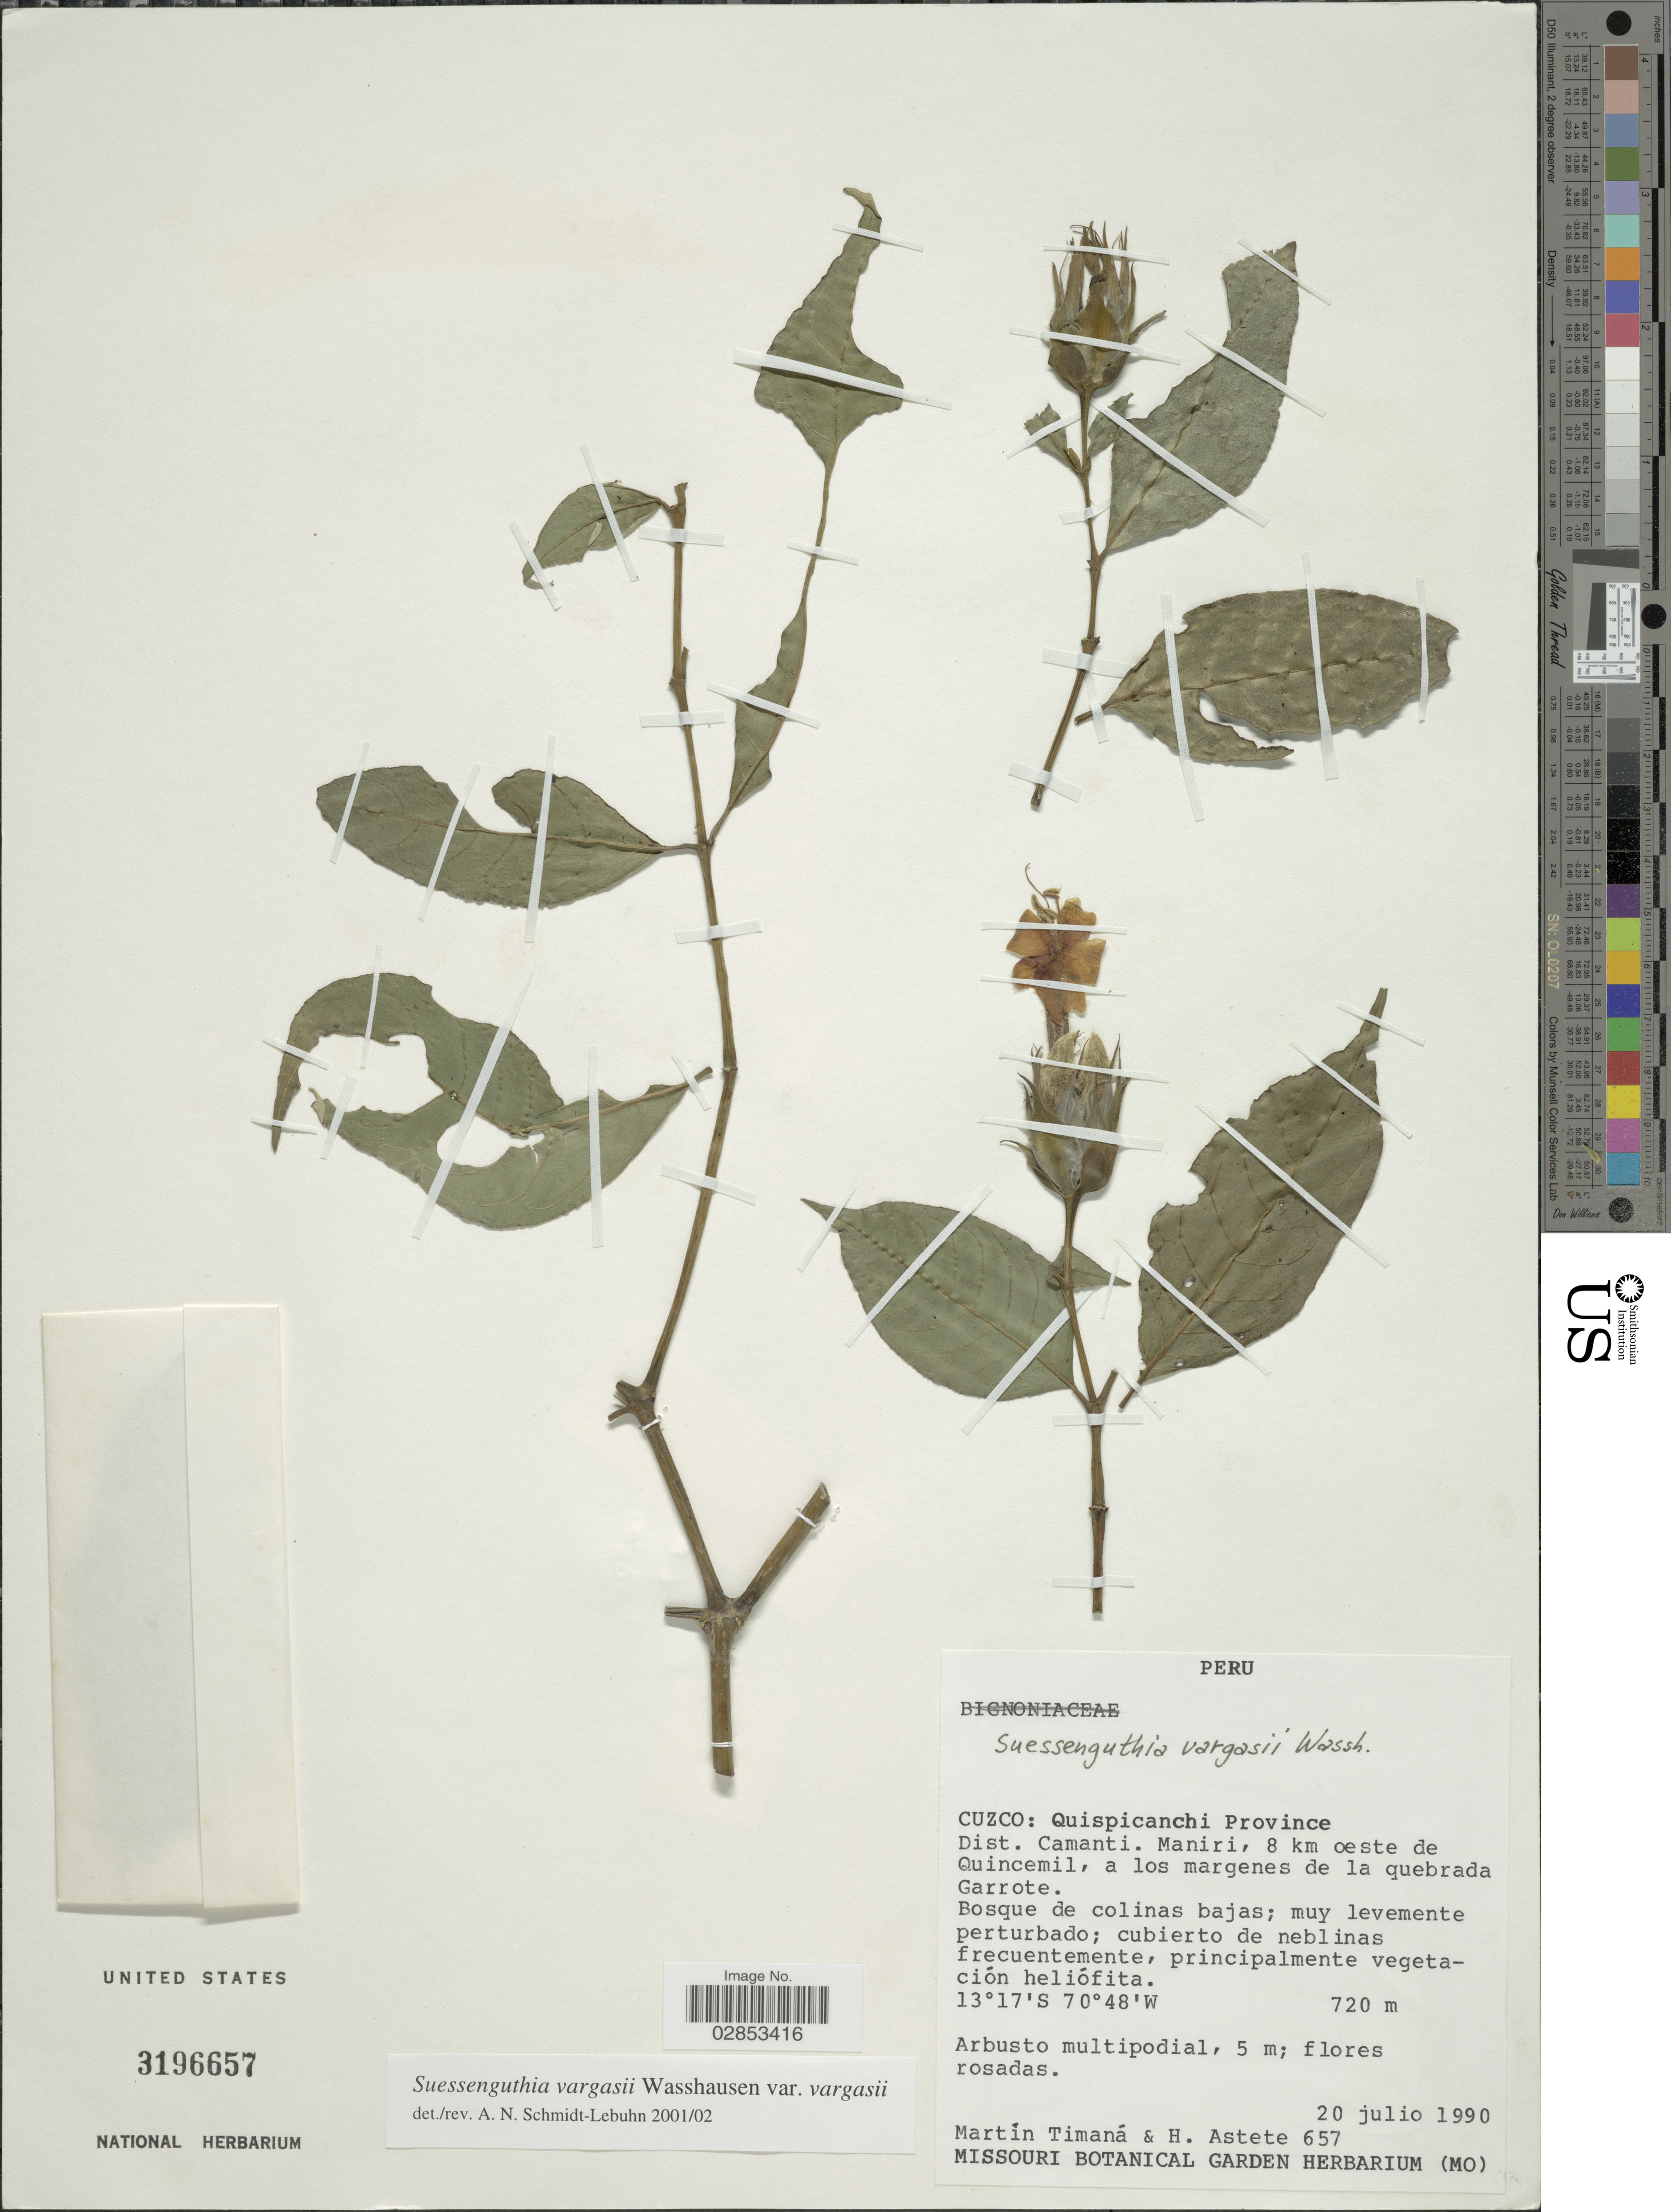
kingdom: Plantae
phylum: Tracheophyta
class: Magnoliopsida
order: Lamiales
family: Acanthaceae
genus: Suessenguthia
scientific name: Suessenguthia vargasii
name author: Wassh.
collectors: M. E. Timaná & H. Astete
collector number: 657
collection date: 1990-07-20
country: Peru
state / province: Cusco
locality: Cuzco: Quispicanchi Province. Dist. Camanti. Maniri, 8 km oeste de Quincemil, a los margenes de la quebrada Garrote.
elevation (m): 720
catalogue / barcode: US 3196657